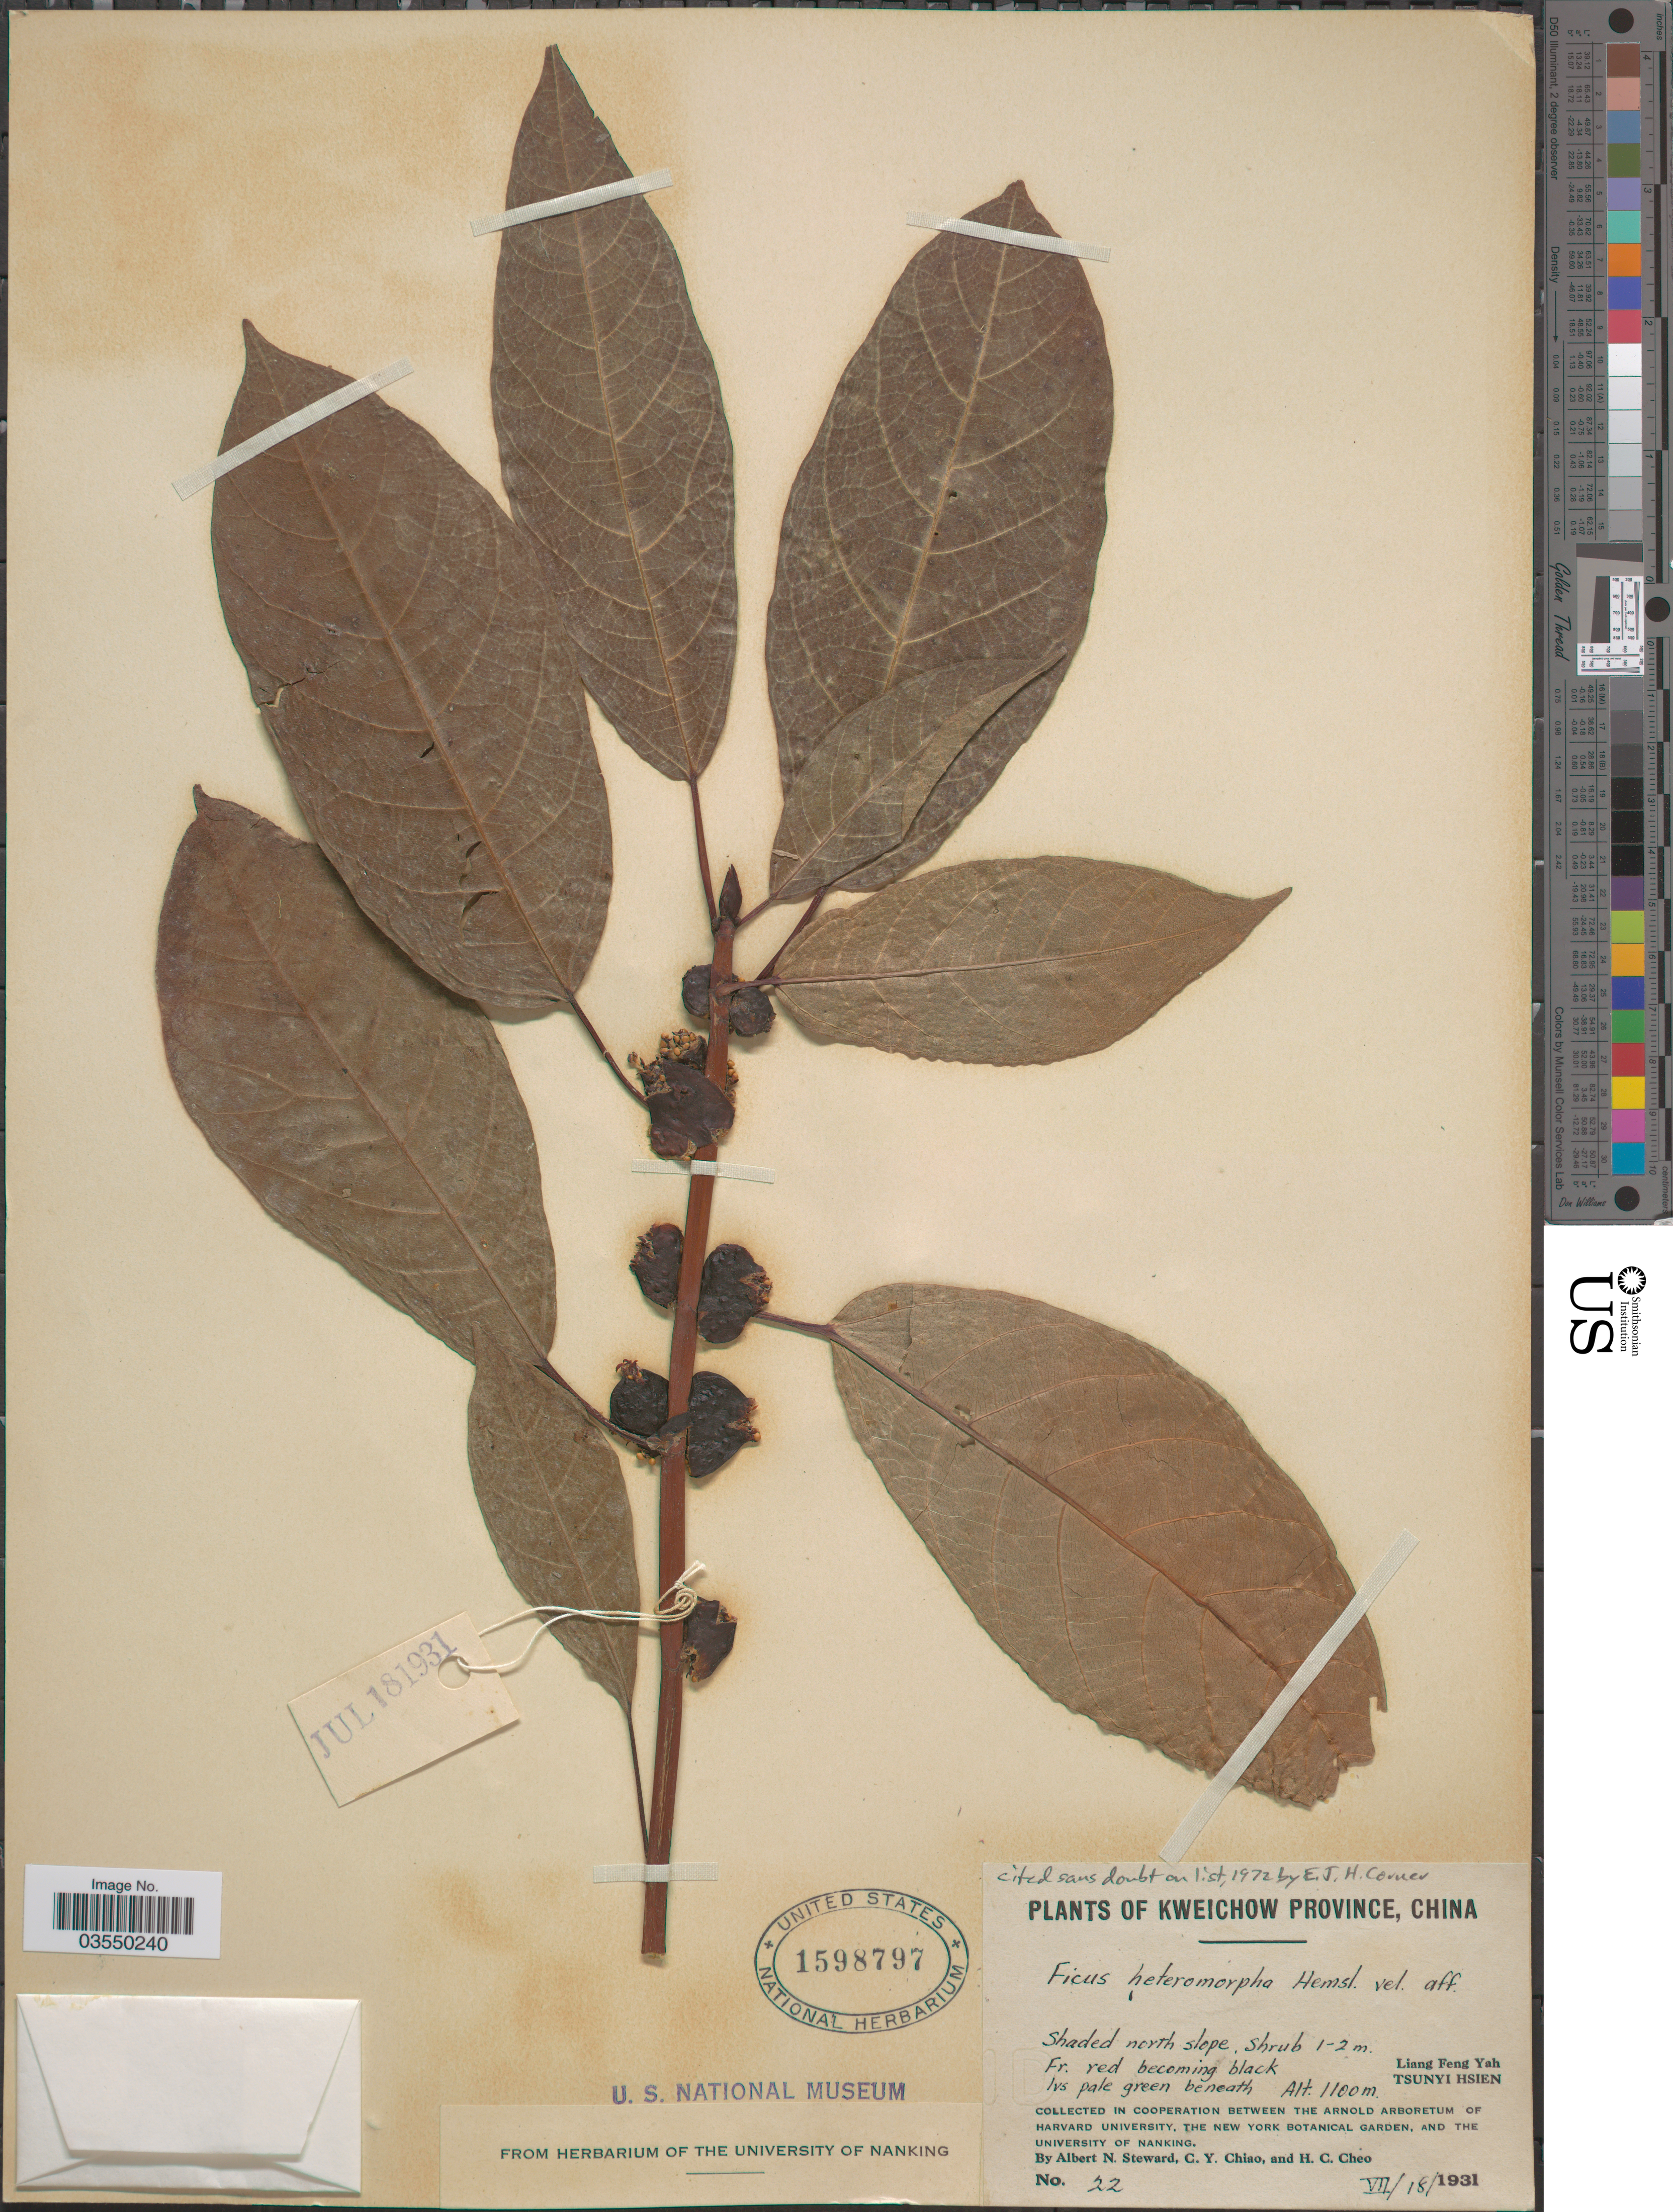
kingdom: Plantae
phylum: Tracheophyta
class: Magnoliopsida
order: Rosales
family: Moraceae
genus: Ficus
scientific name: Ficus heteromorpha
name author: Hemsl.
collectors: A. N. Steward, C. Y. Chiao & H. Cheo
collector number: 22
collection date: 1931-07-18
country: China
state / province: Guizhou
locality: Kweichow Province. Liang Feng Yah. Tsunyi Hsien.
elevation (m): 1100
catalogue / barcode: US 1598797